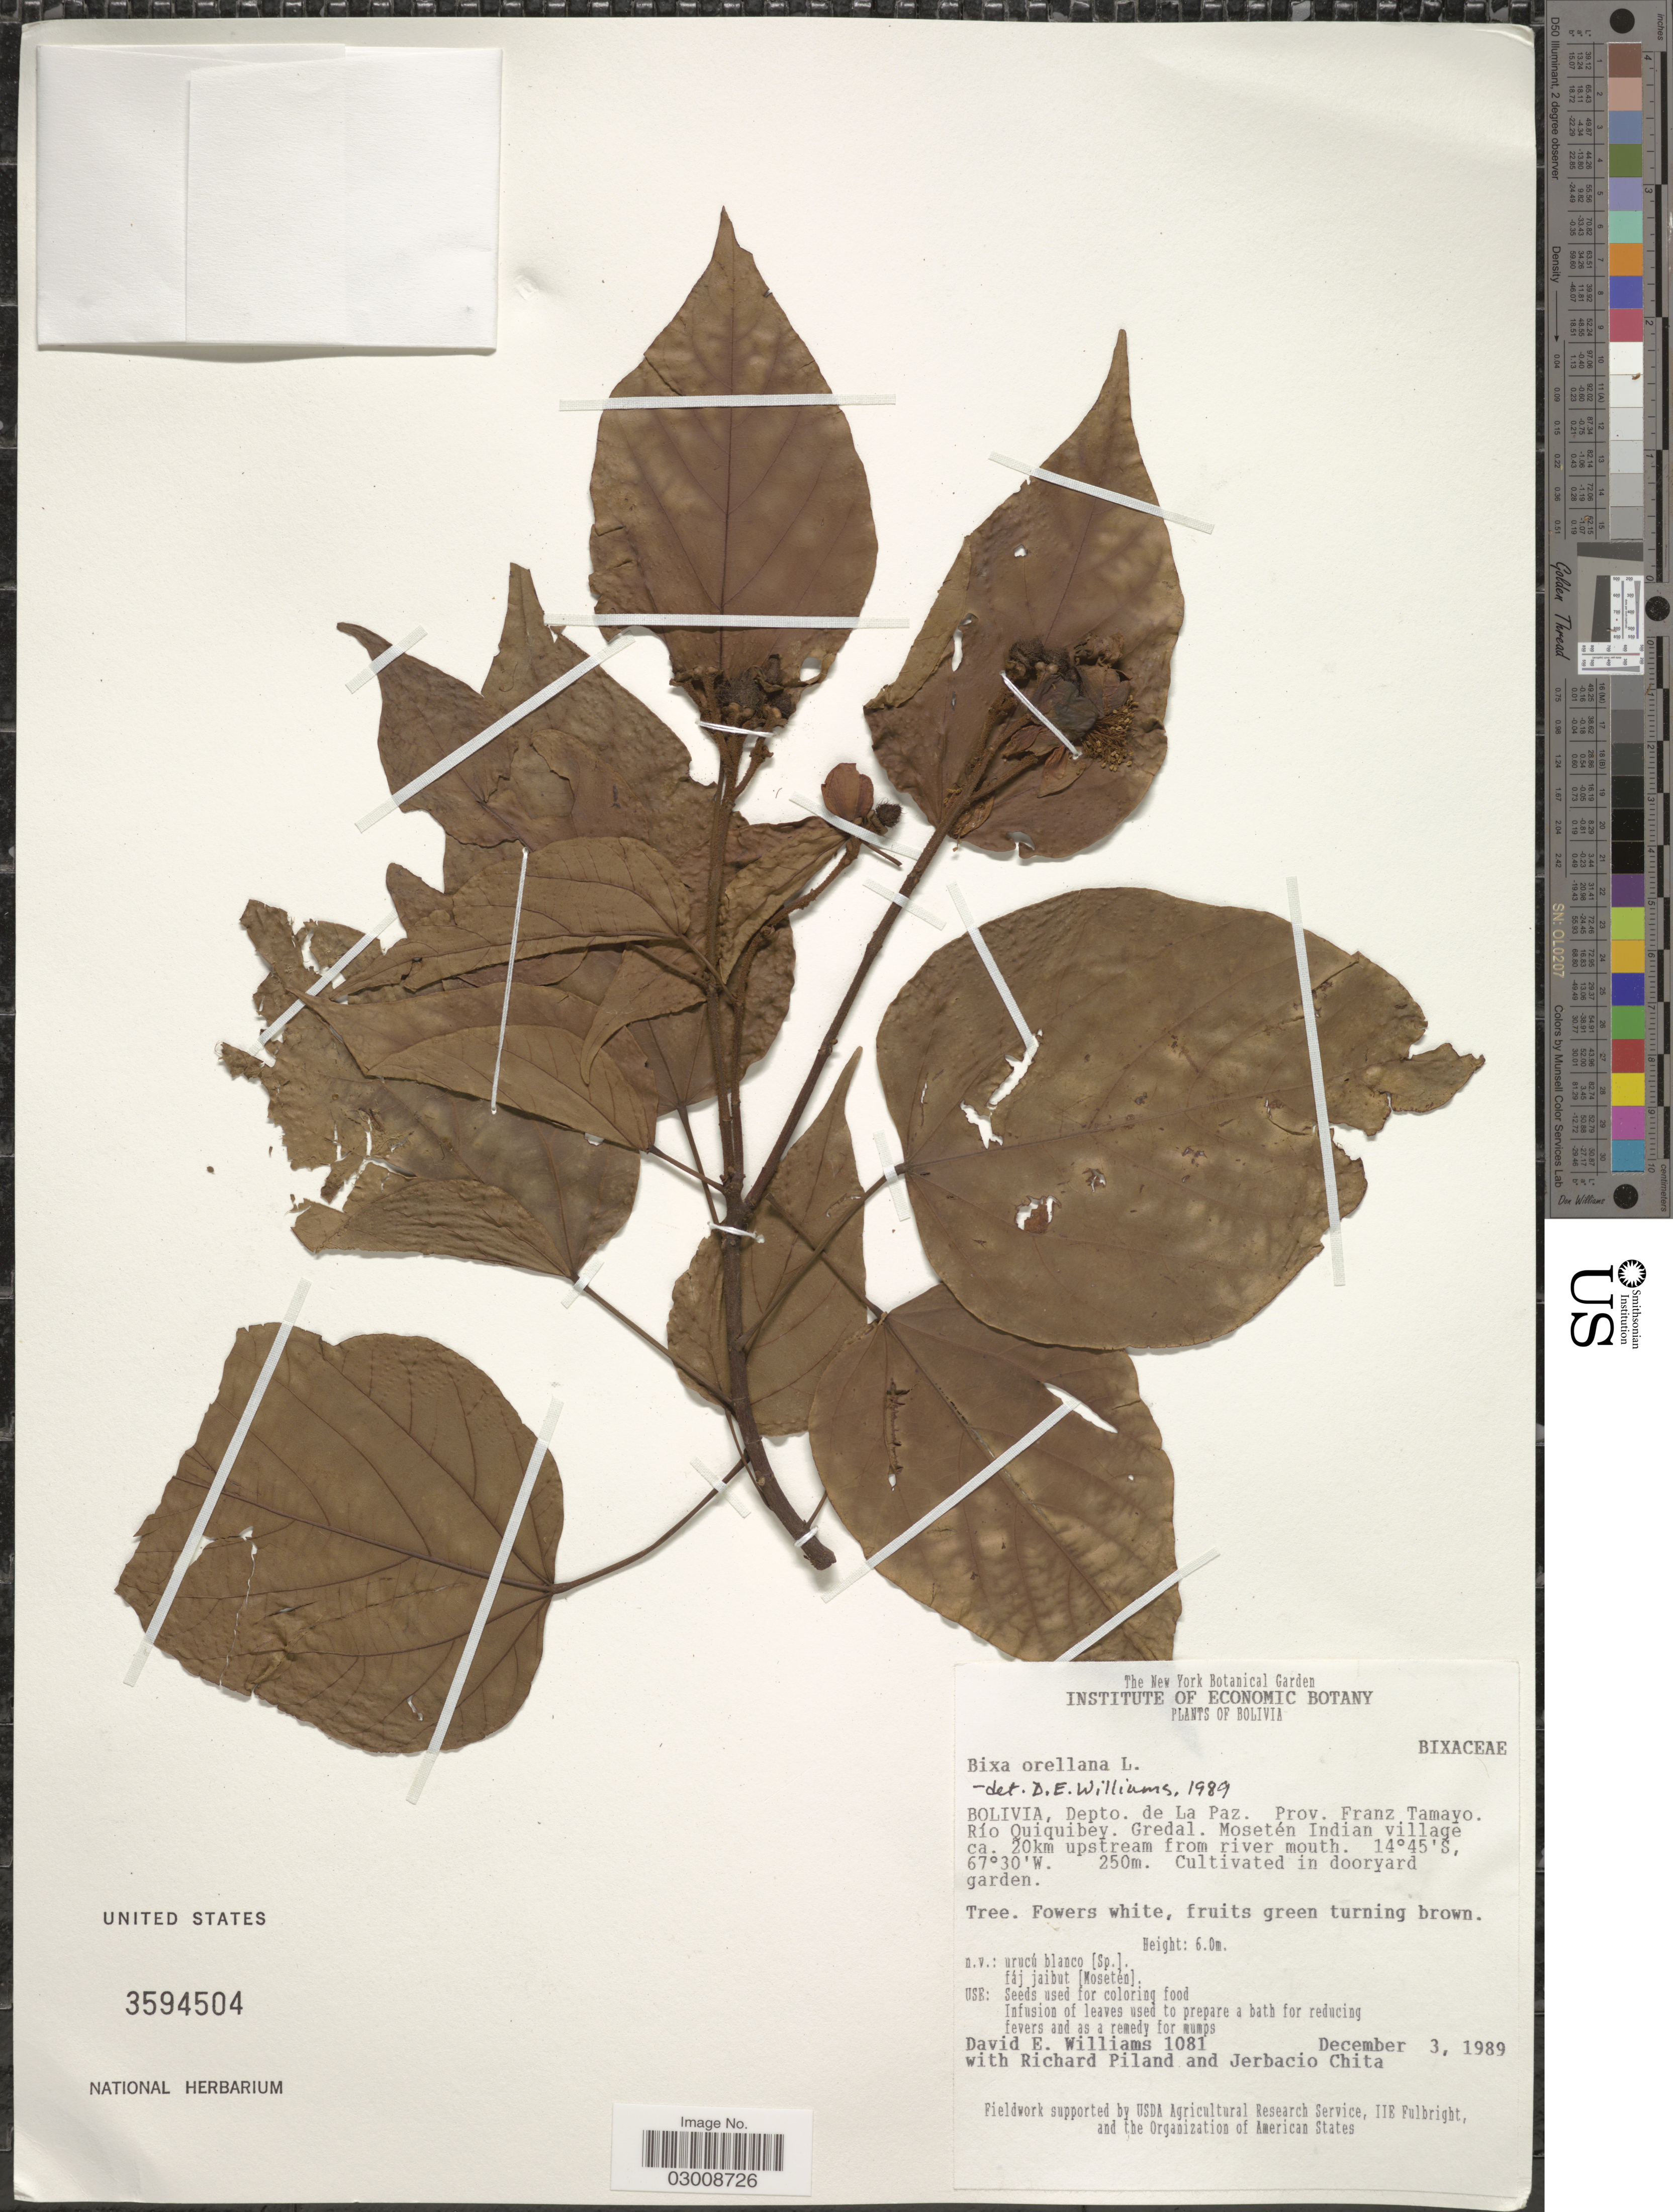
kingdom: Plantae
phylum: Tracheophyta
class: Magnoliopsida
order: Malvales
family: Bixaceae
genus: Bixa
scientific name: Bixa orellana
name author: L.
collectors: D. E. Williams, R. Piland & J. Chita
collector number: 1081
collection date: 1989-12-03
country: Bolivia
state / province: La Paz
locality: Depto. La Paz, Prov. Franz Tamayo, Río Quiquibey, Gredal, Mosetén Indian village ca. 20km upstream from river mouth.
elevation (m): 250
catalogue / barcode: US 3594504